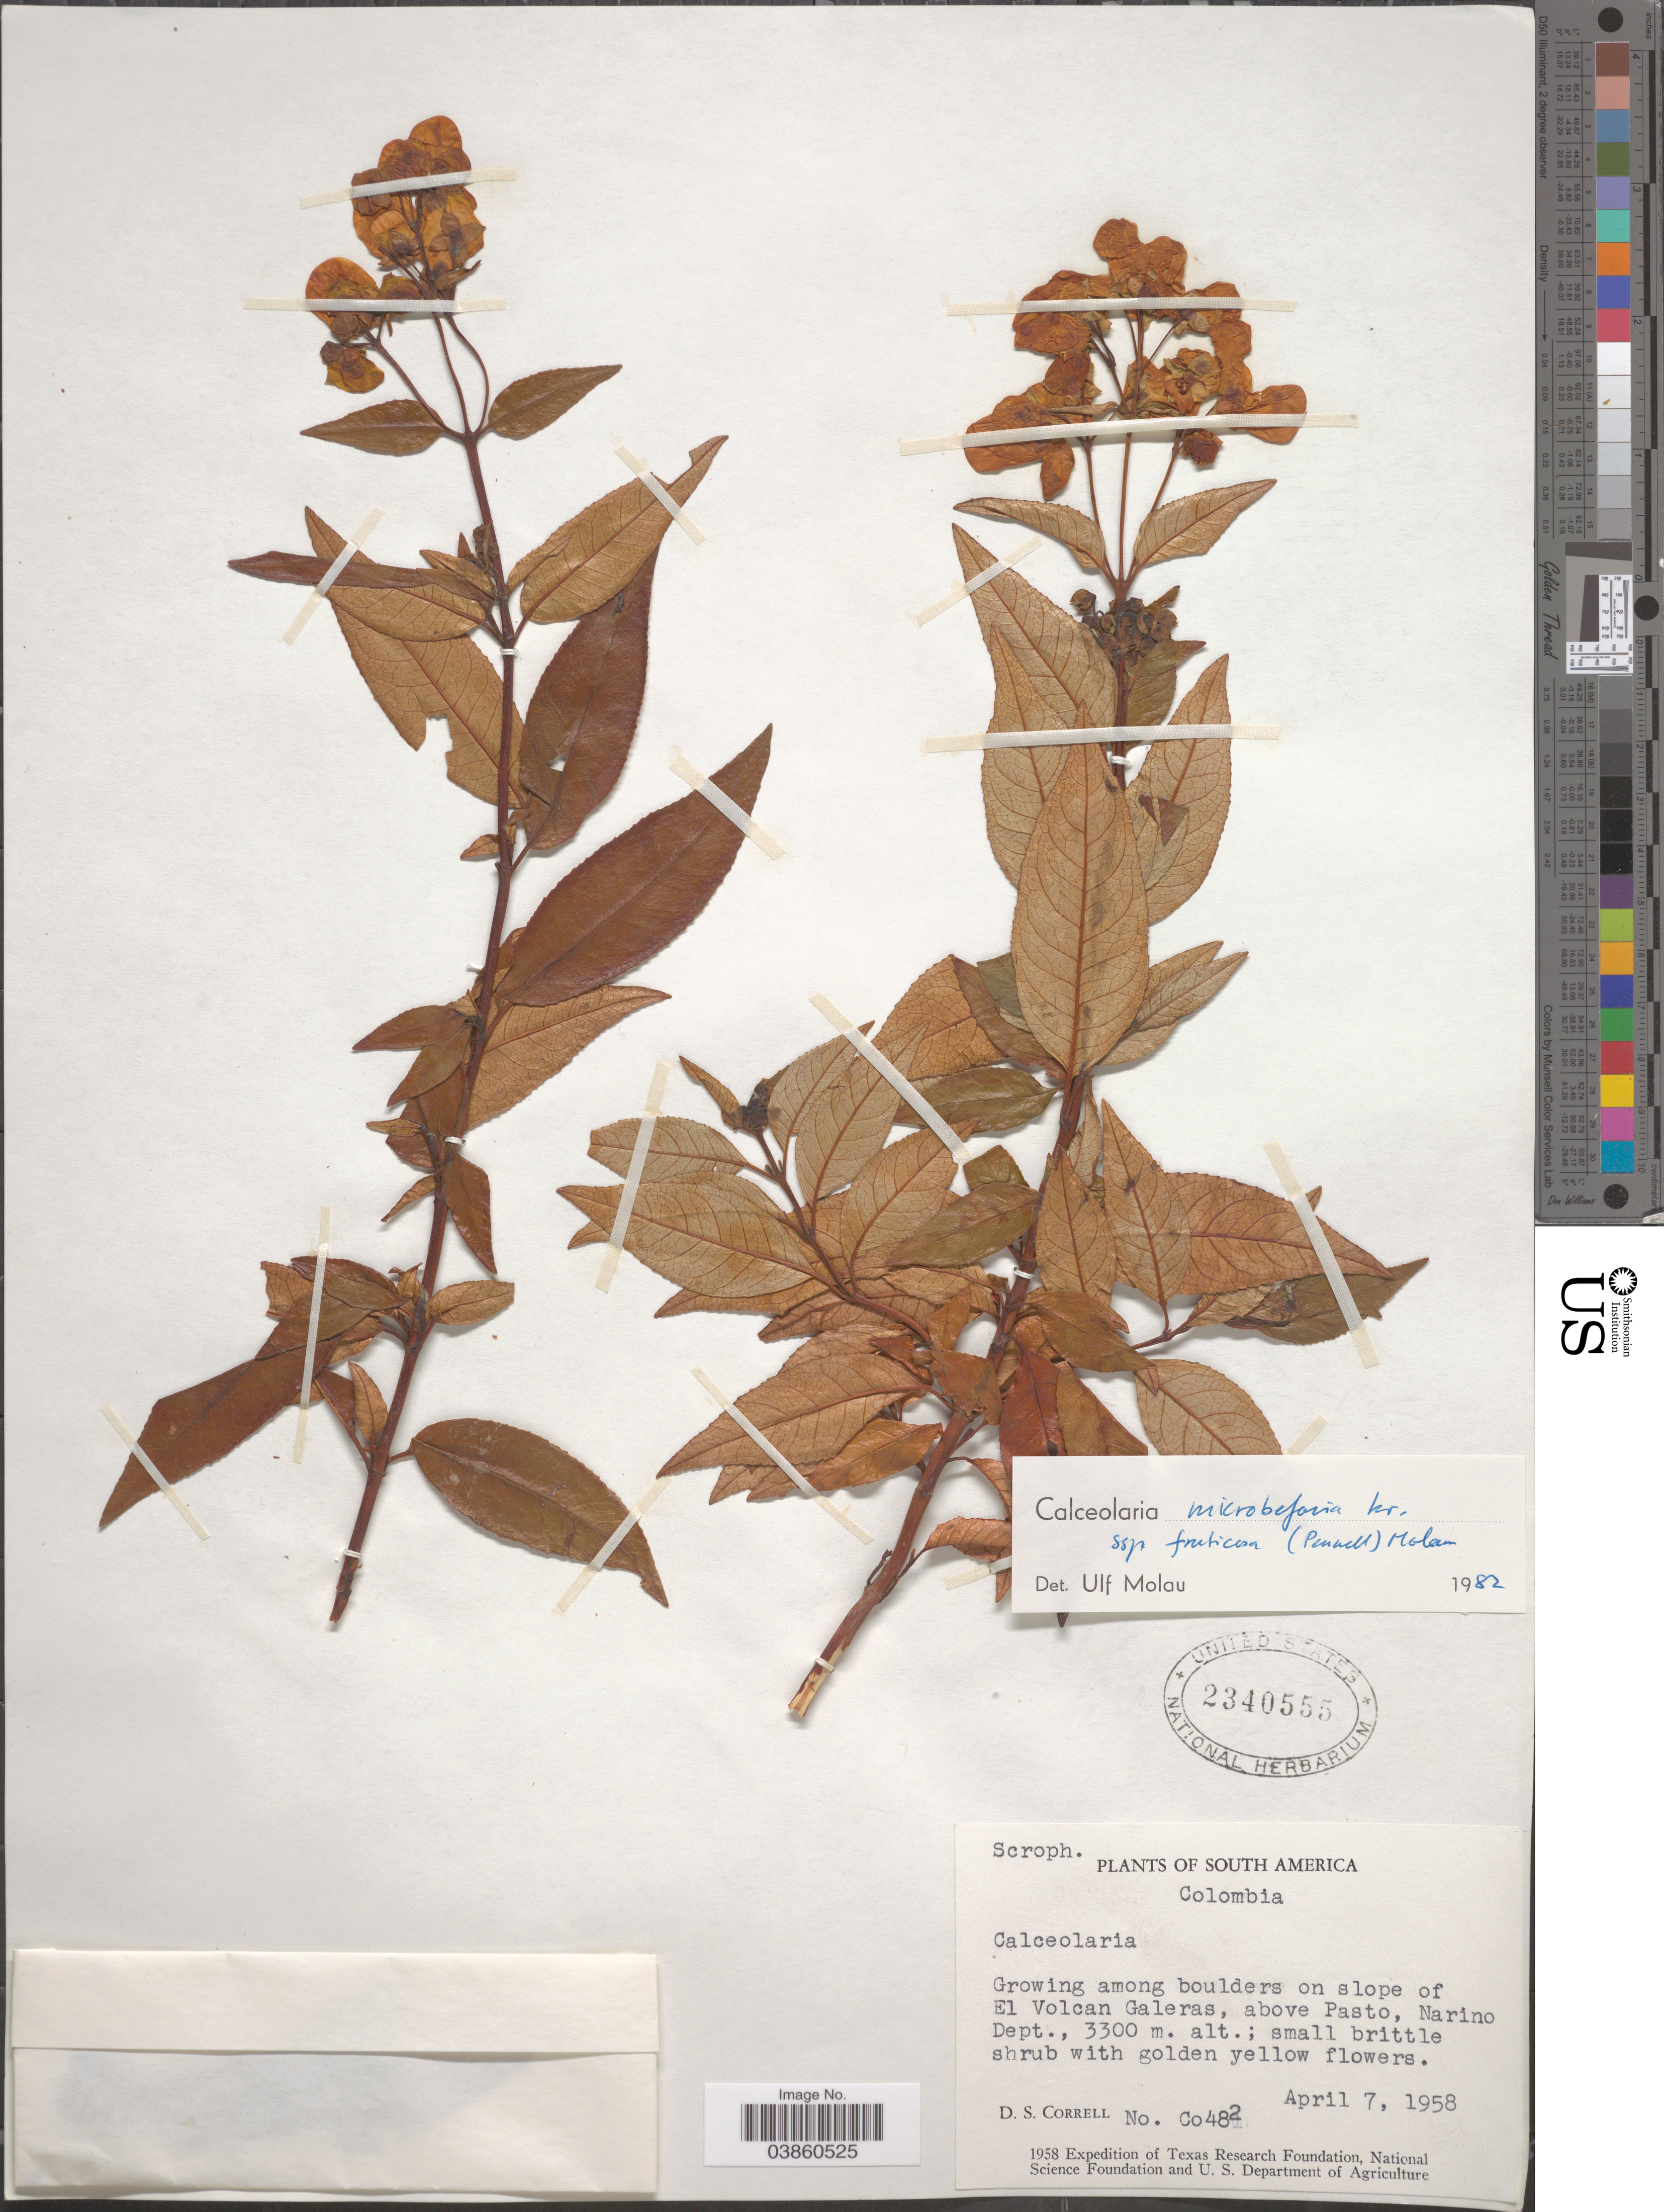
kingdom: Plantae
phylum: Tracheophyta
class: Magnoliopsida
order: Lamiales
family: Calceolariaceae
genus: Calceolaria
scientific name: Calceolaria microbefaria subsp. fruticosa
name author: (Pennell) Molau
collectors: D. S. Correll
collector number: Co482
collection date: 1958-04-07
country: Colombia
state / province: Nariño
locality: Among boulders on slope of El Volcan Galeras, above Pasto, Narino Dept.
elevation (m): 3300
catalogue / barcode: US 2340555